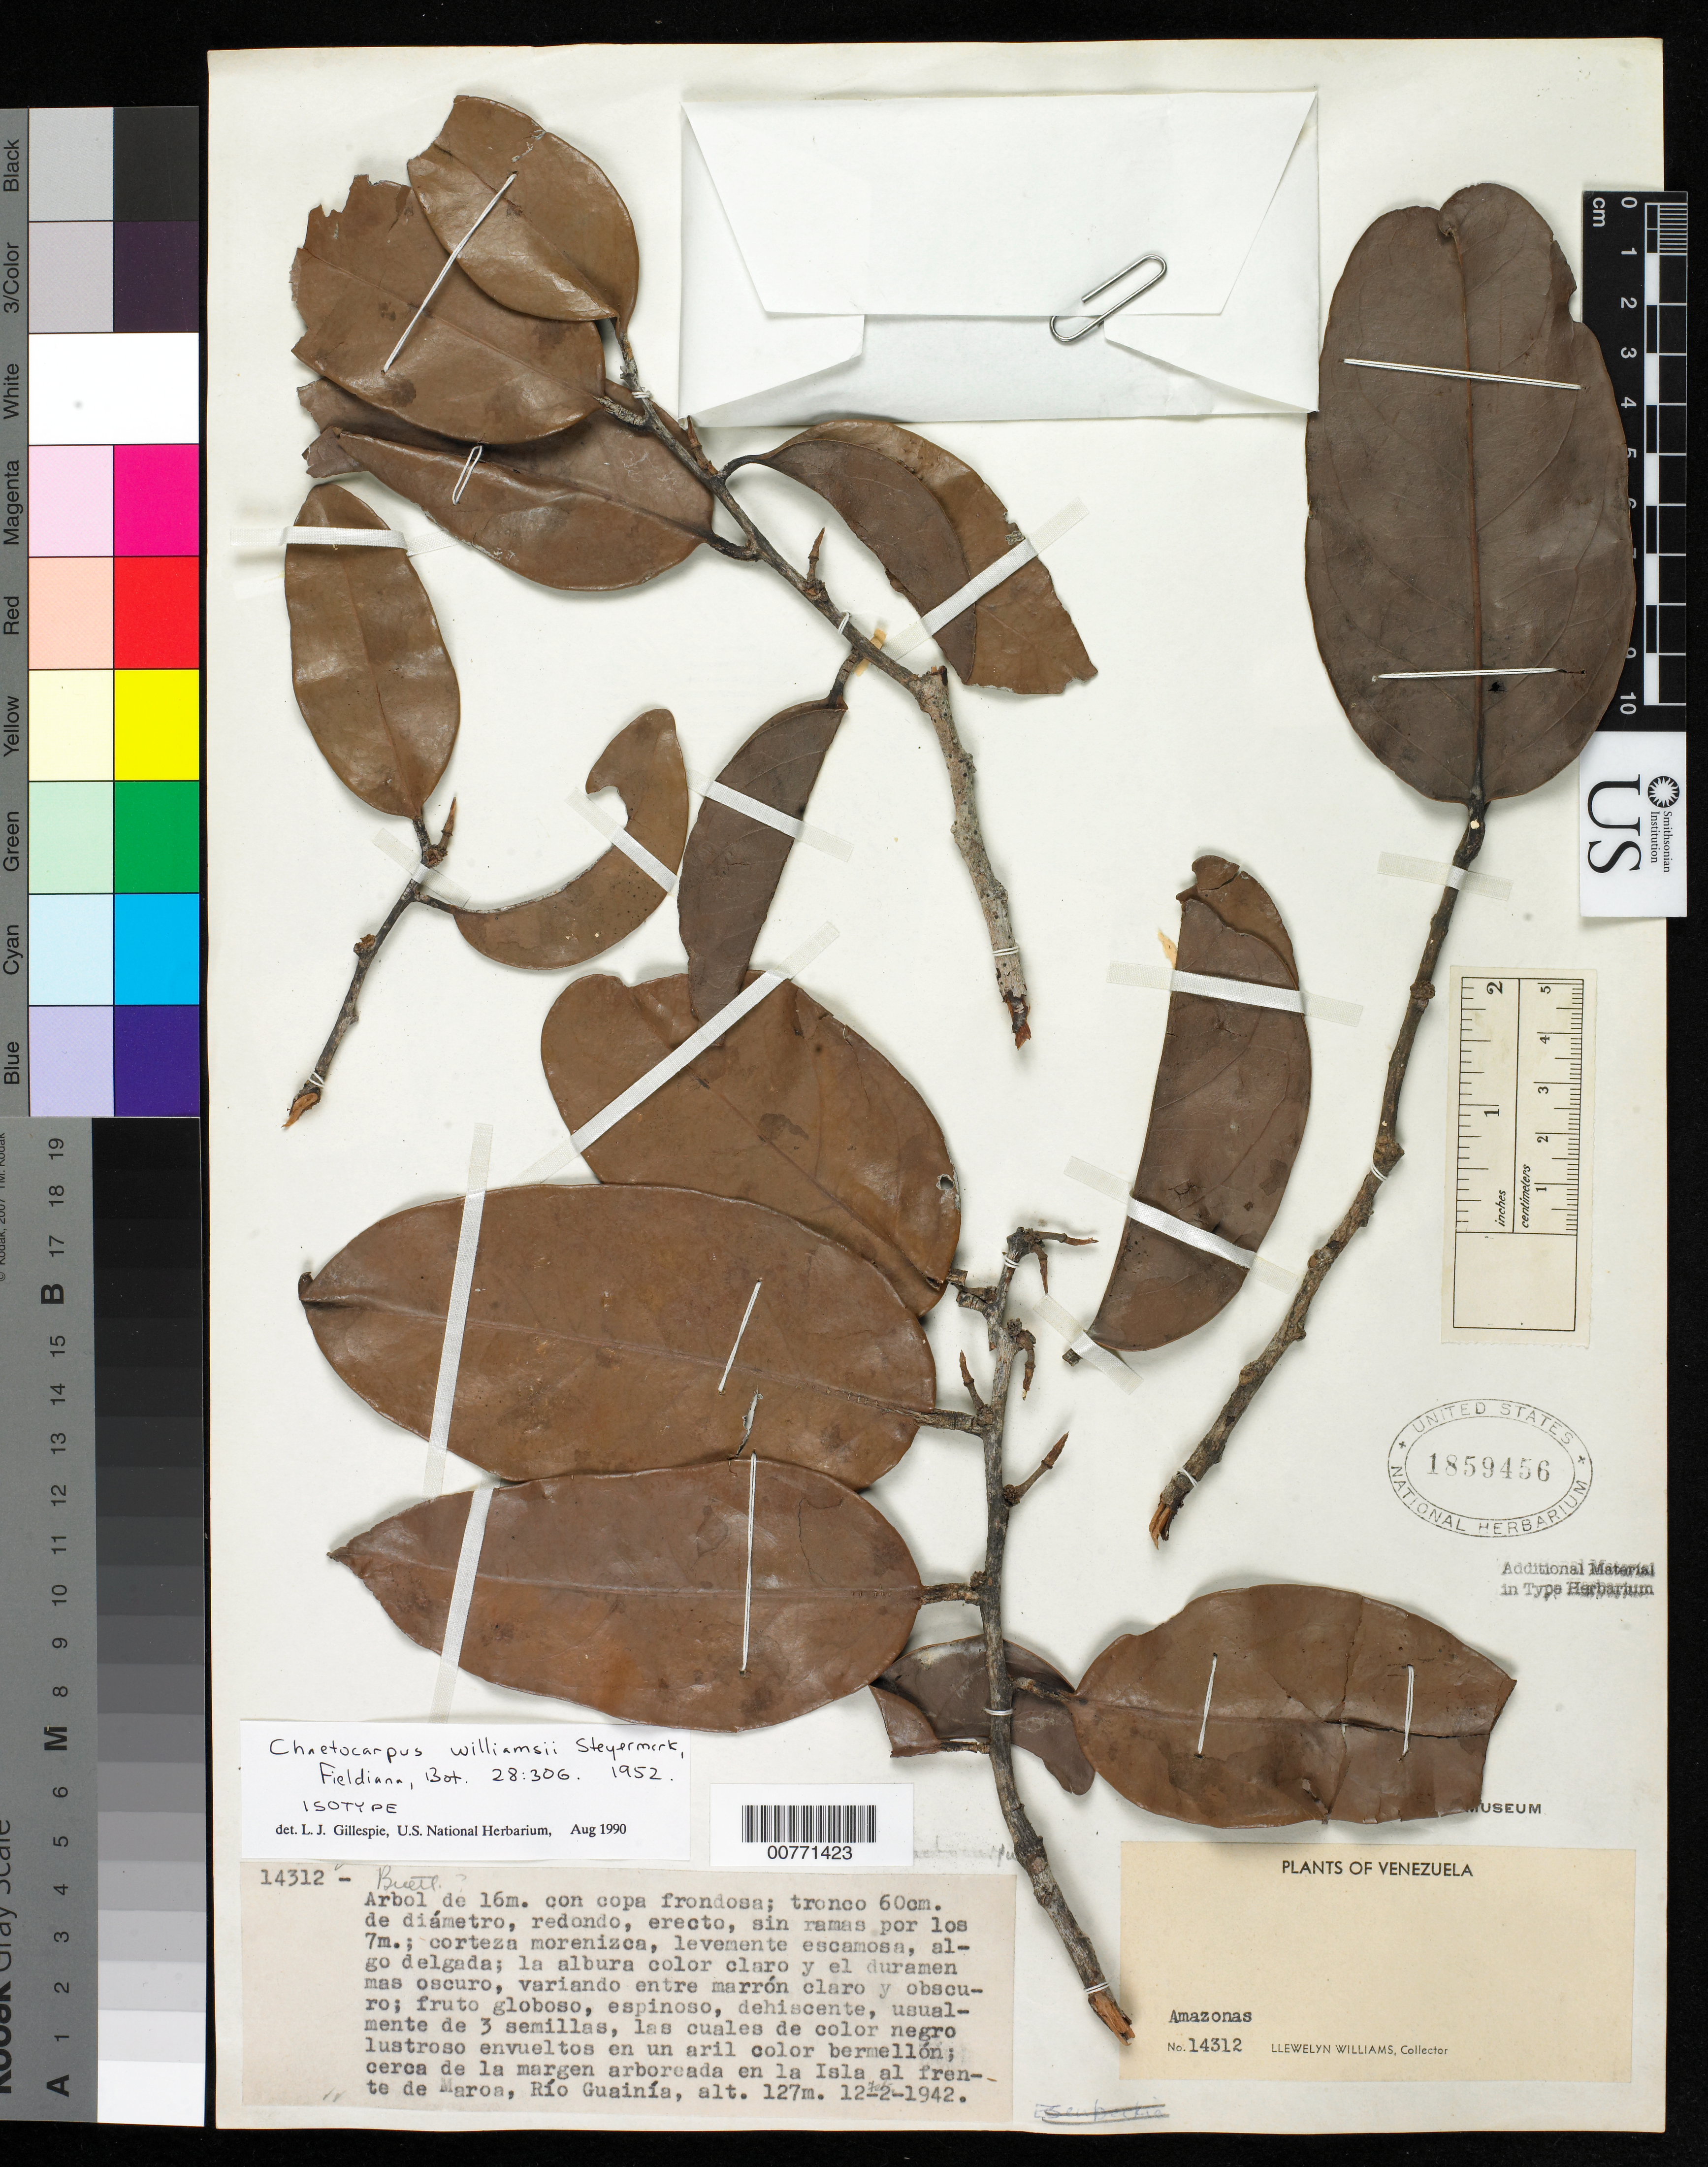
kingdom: Plantae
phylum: Tracheophyta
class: Magnoliopsida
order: Malpighiales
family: Peraceae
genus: Chaetocarpus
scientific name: Chaetocarpus williamsii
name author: Steyerm.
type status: Isotype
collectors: Ll. Williams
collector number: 14312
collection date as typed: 12 Feb 1942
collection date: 1942-02-12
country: Venezuela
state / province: Amazonas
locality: Cerca de la margen arboreada en la Isla al frente de Maroa, Río Guainía.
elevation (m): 127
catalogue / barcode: US 1859456